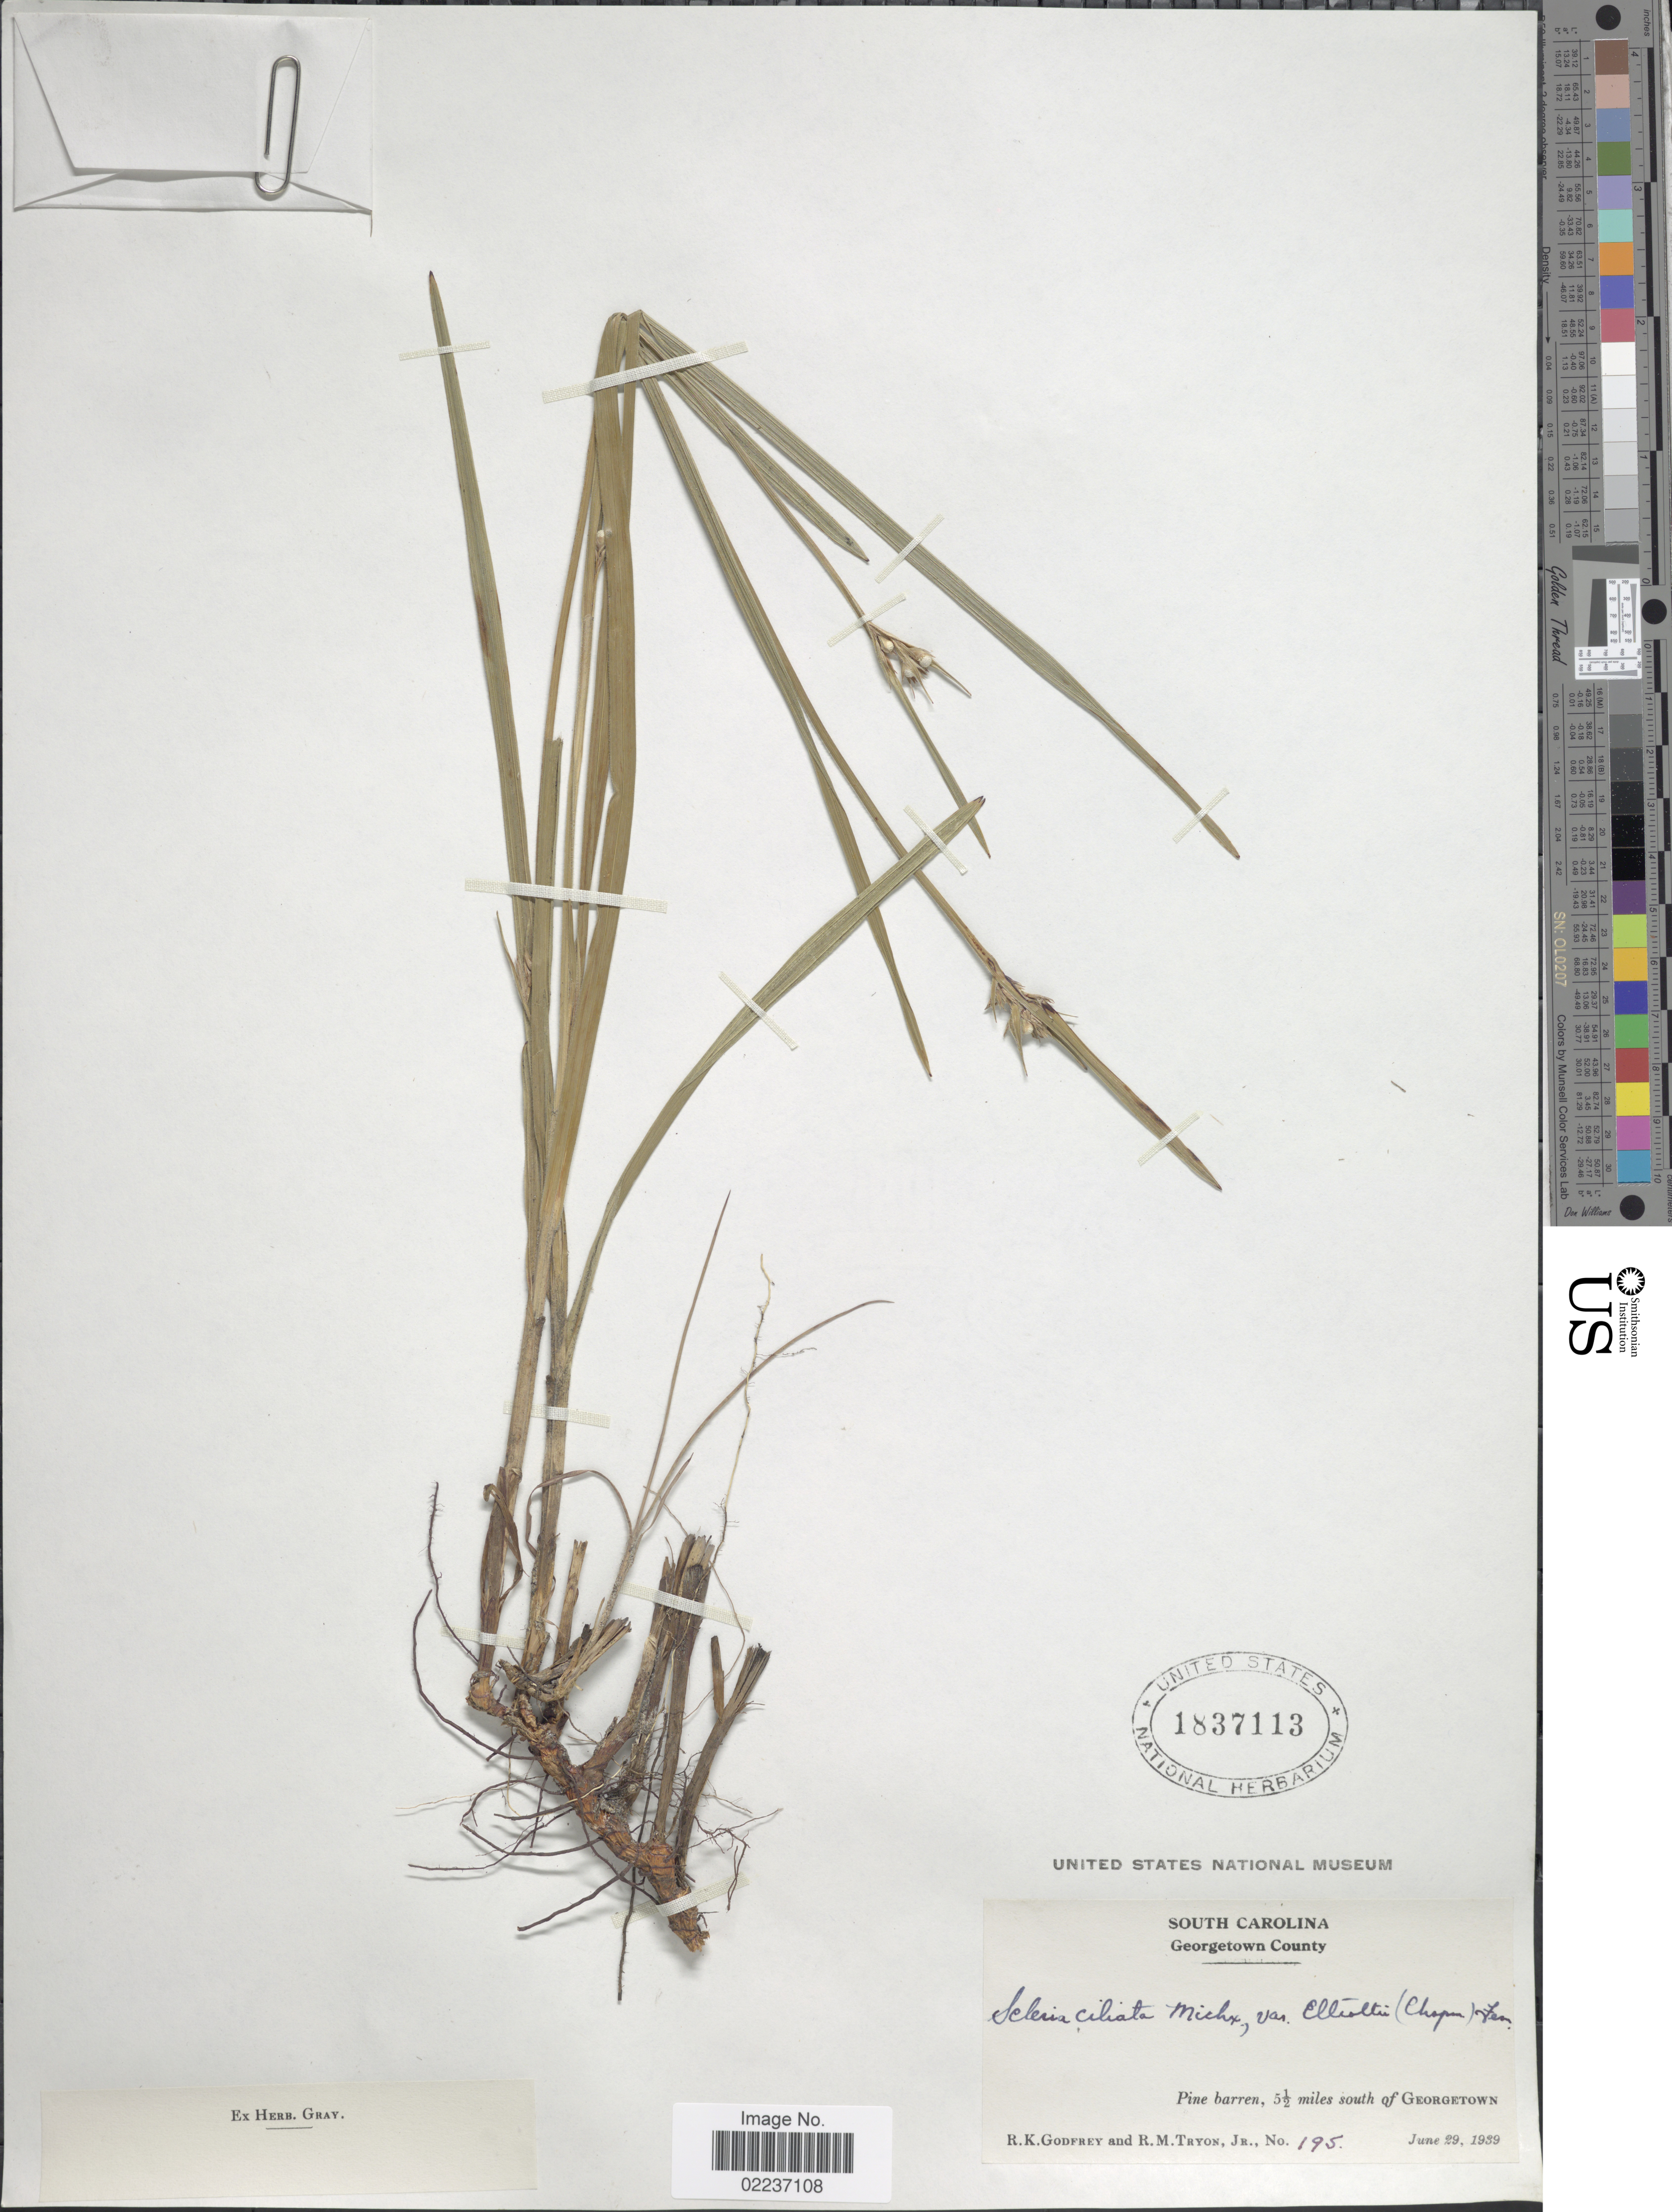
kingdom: Plantae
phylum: Tracheophyta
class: Liliopsida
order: Poales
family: Cyperaceae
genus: Scleria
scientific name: Scleria ciliata var. elliottii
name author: (Chapm.) Fernald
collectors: R. K. Godfrey & R. M. Tryon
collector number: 195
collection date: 1939-06-29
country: United States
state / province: South Carolina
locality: Georgetown County, pine barren, 51/2 miles south of Georgetown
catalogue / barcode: US 1837113